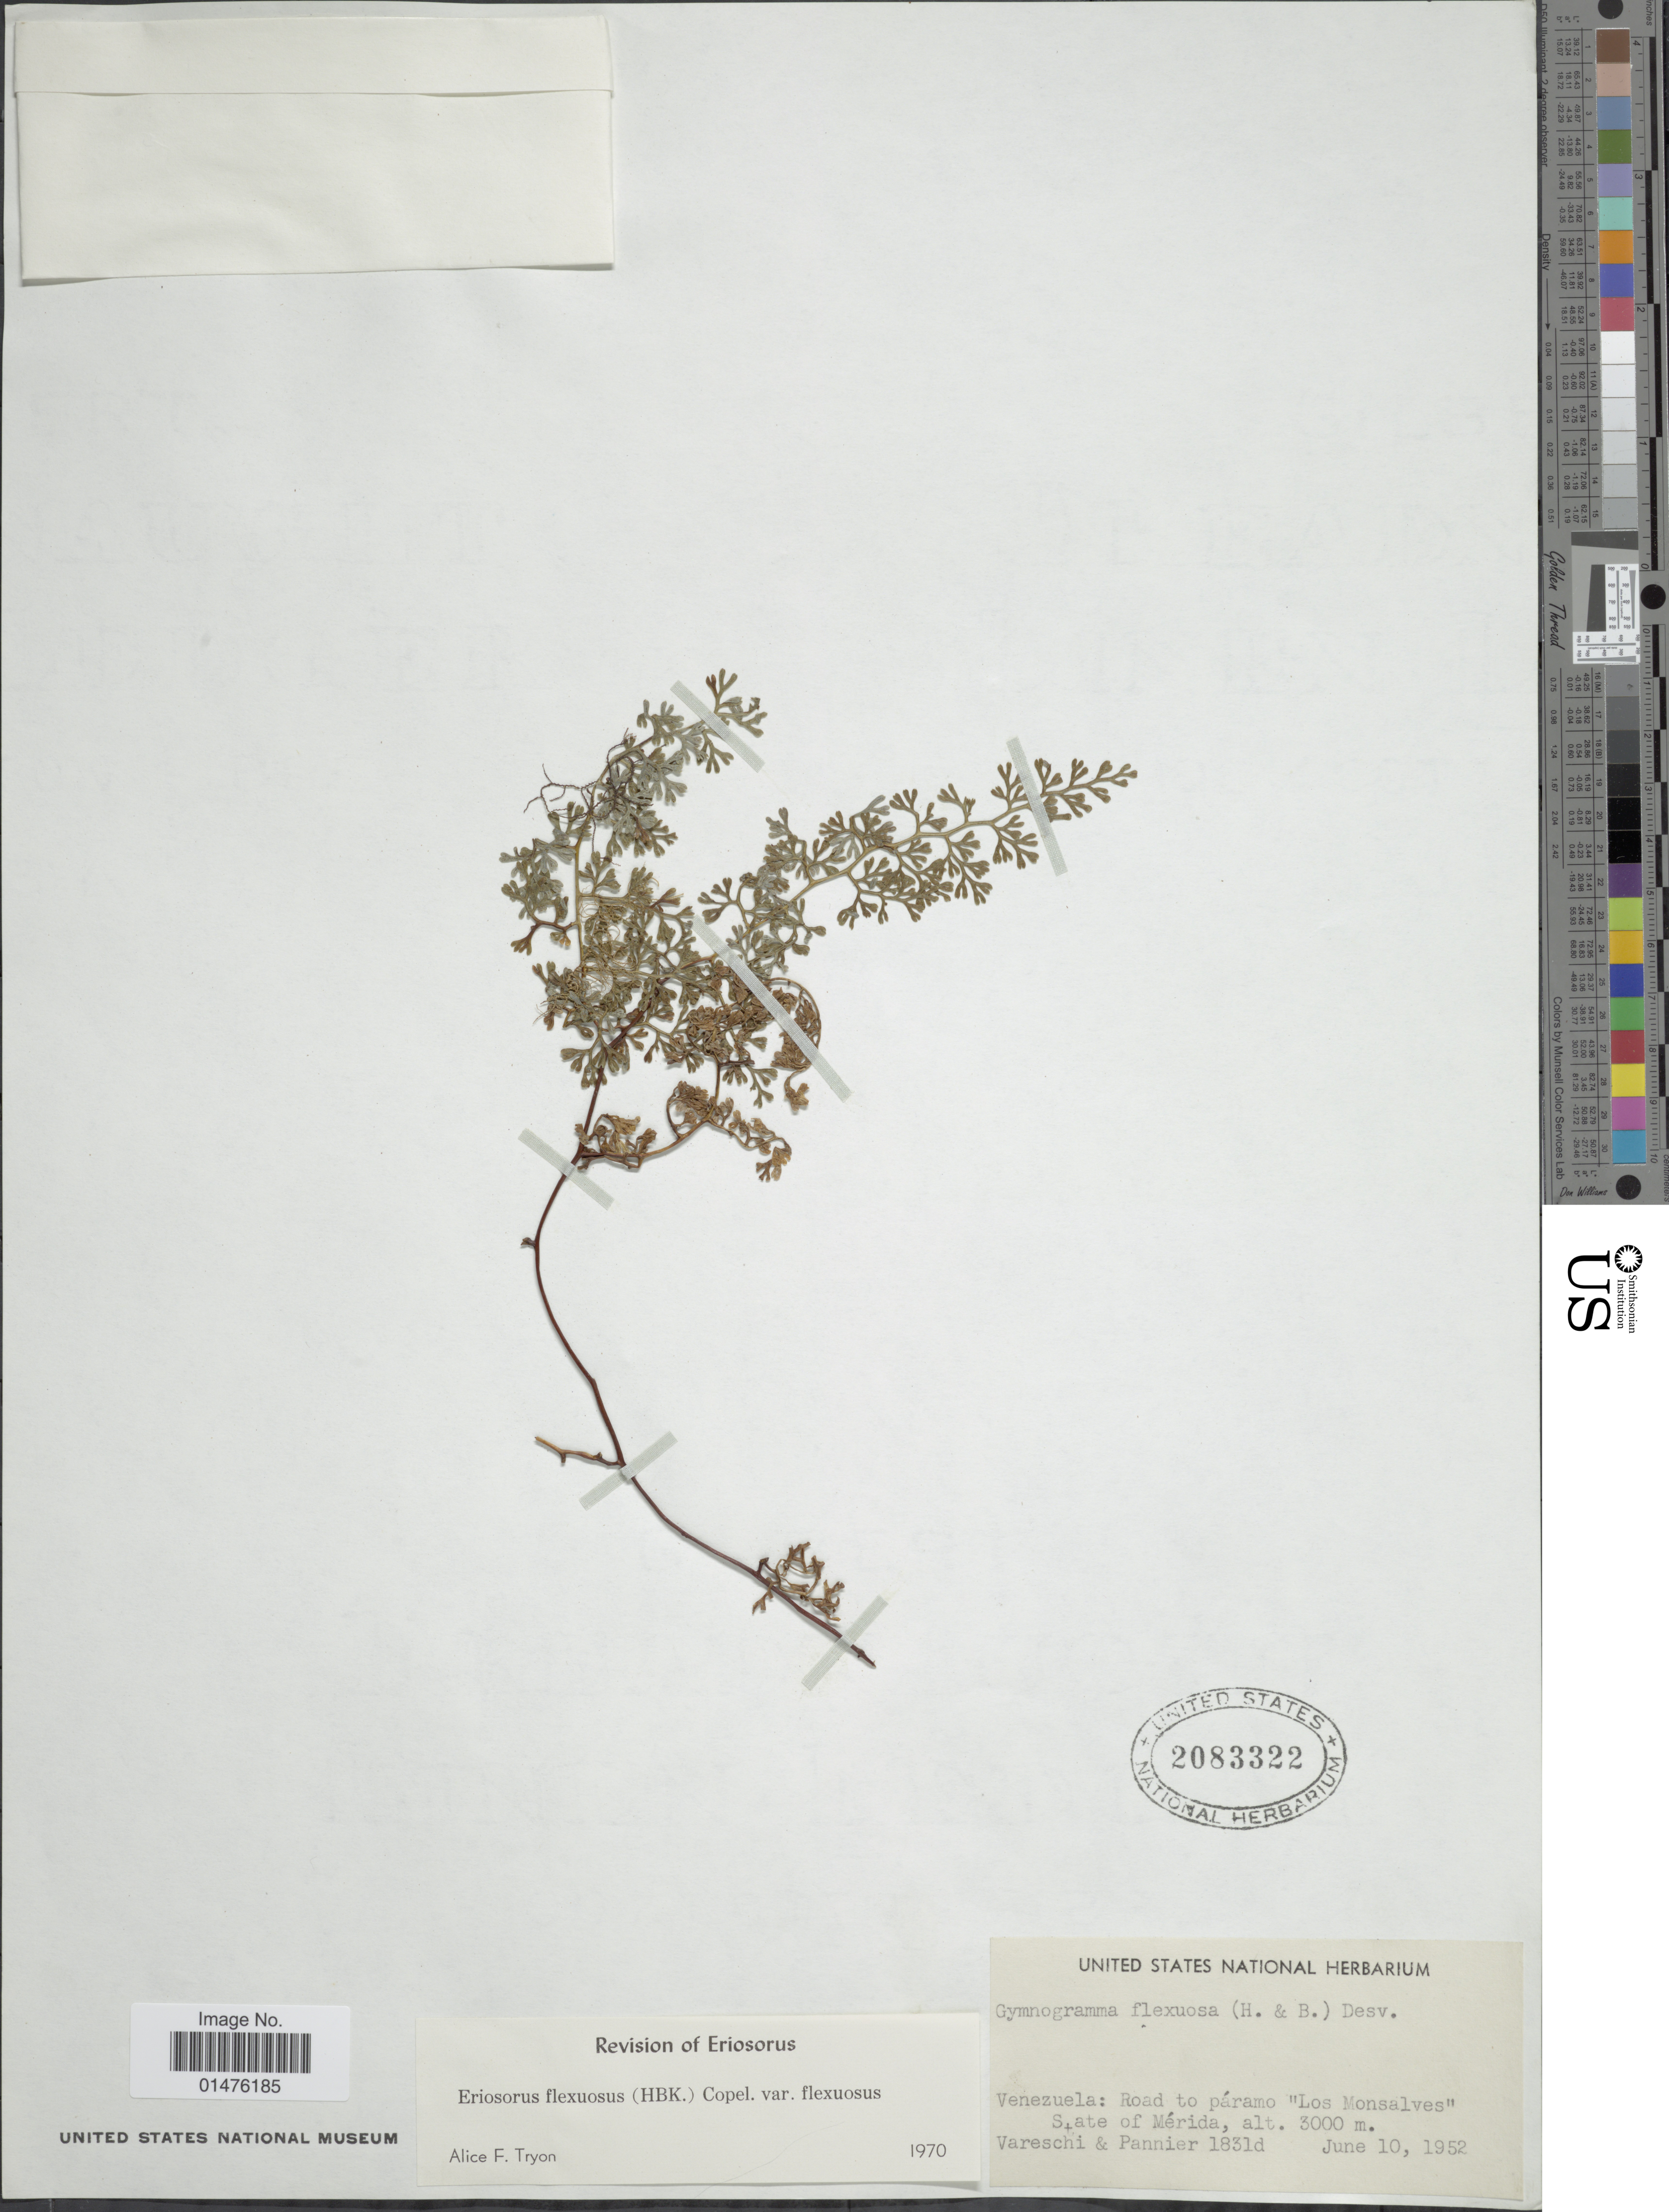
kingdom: Plantae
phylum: Tracheophyta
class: Polypodiopsida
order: Polypodiales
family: Pteridaceae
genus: Jamesonia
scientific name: Jamesonia flexuosa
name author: (Humb. & Bonpl.) Christenh.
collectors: -. Vareschi & F. Pannier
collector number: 1831d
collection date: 1952-06-10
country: Venezuela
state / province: Mérida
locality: Road to páramo 'Los Monsalves'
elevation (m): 3000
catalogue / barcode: US 2083322